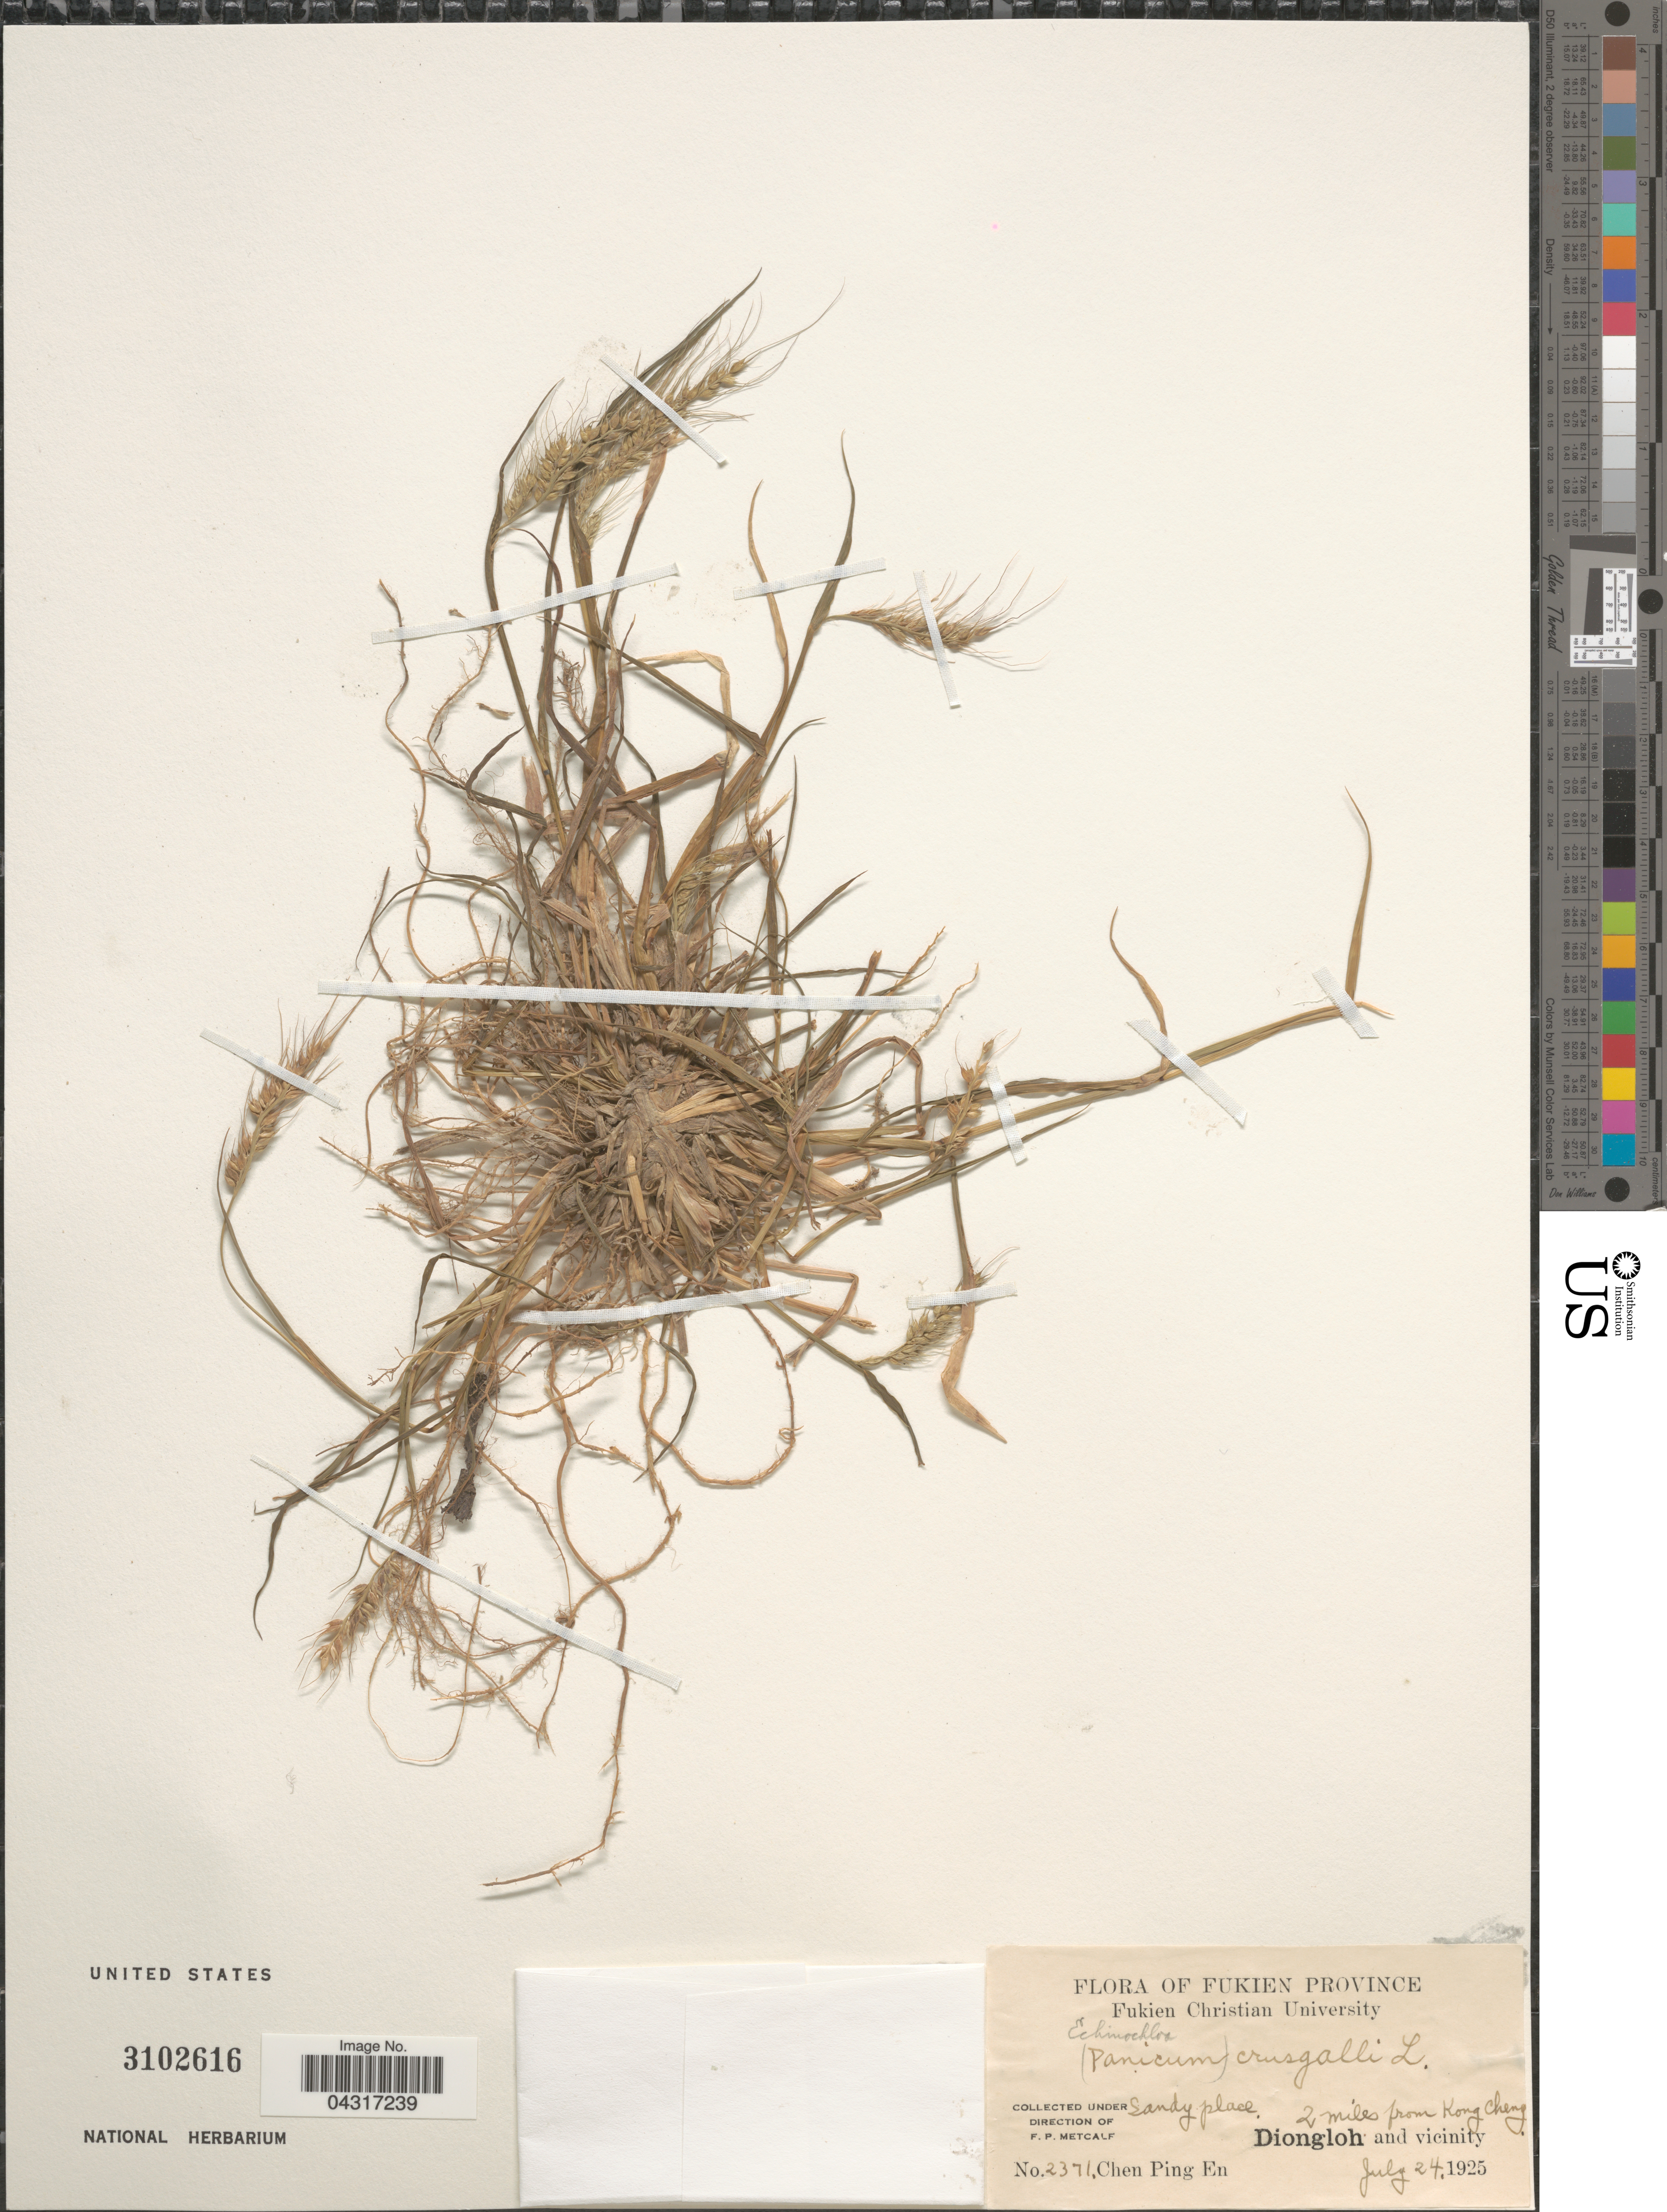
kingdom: Plantae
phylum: Tracheophyta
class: Liliopsida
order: Poales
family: Poaceae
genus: Echinochloa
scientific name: Echinochloa crus-galli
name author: (L.) P. Beauv.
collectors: C. Ping En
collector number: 2371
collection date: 1925-07-24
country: China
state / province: Fujian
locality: Fukien Province. Sandy place. 2 miles from Kong Cheng. Diongloh and vicinity.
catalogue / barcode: US 3102616